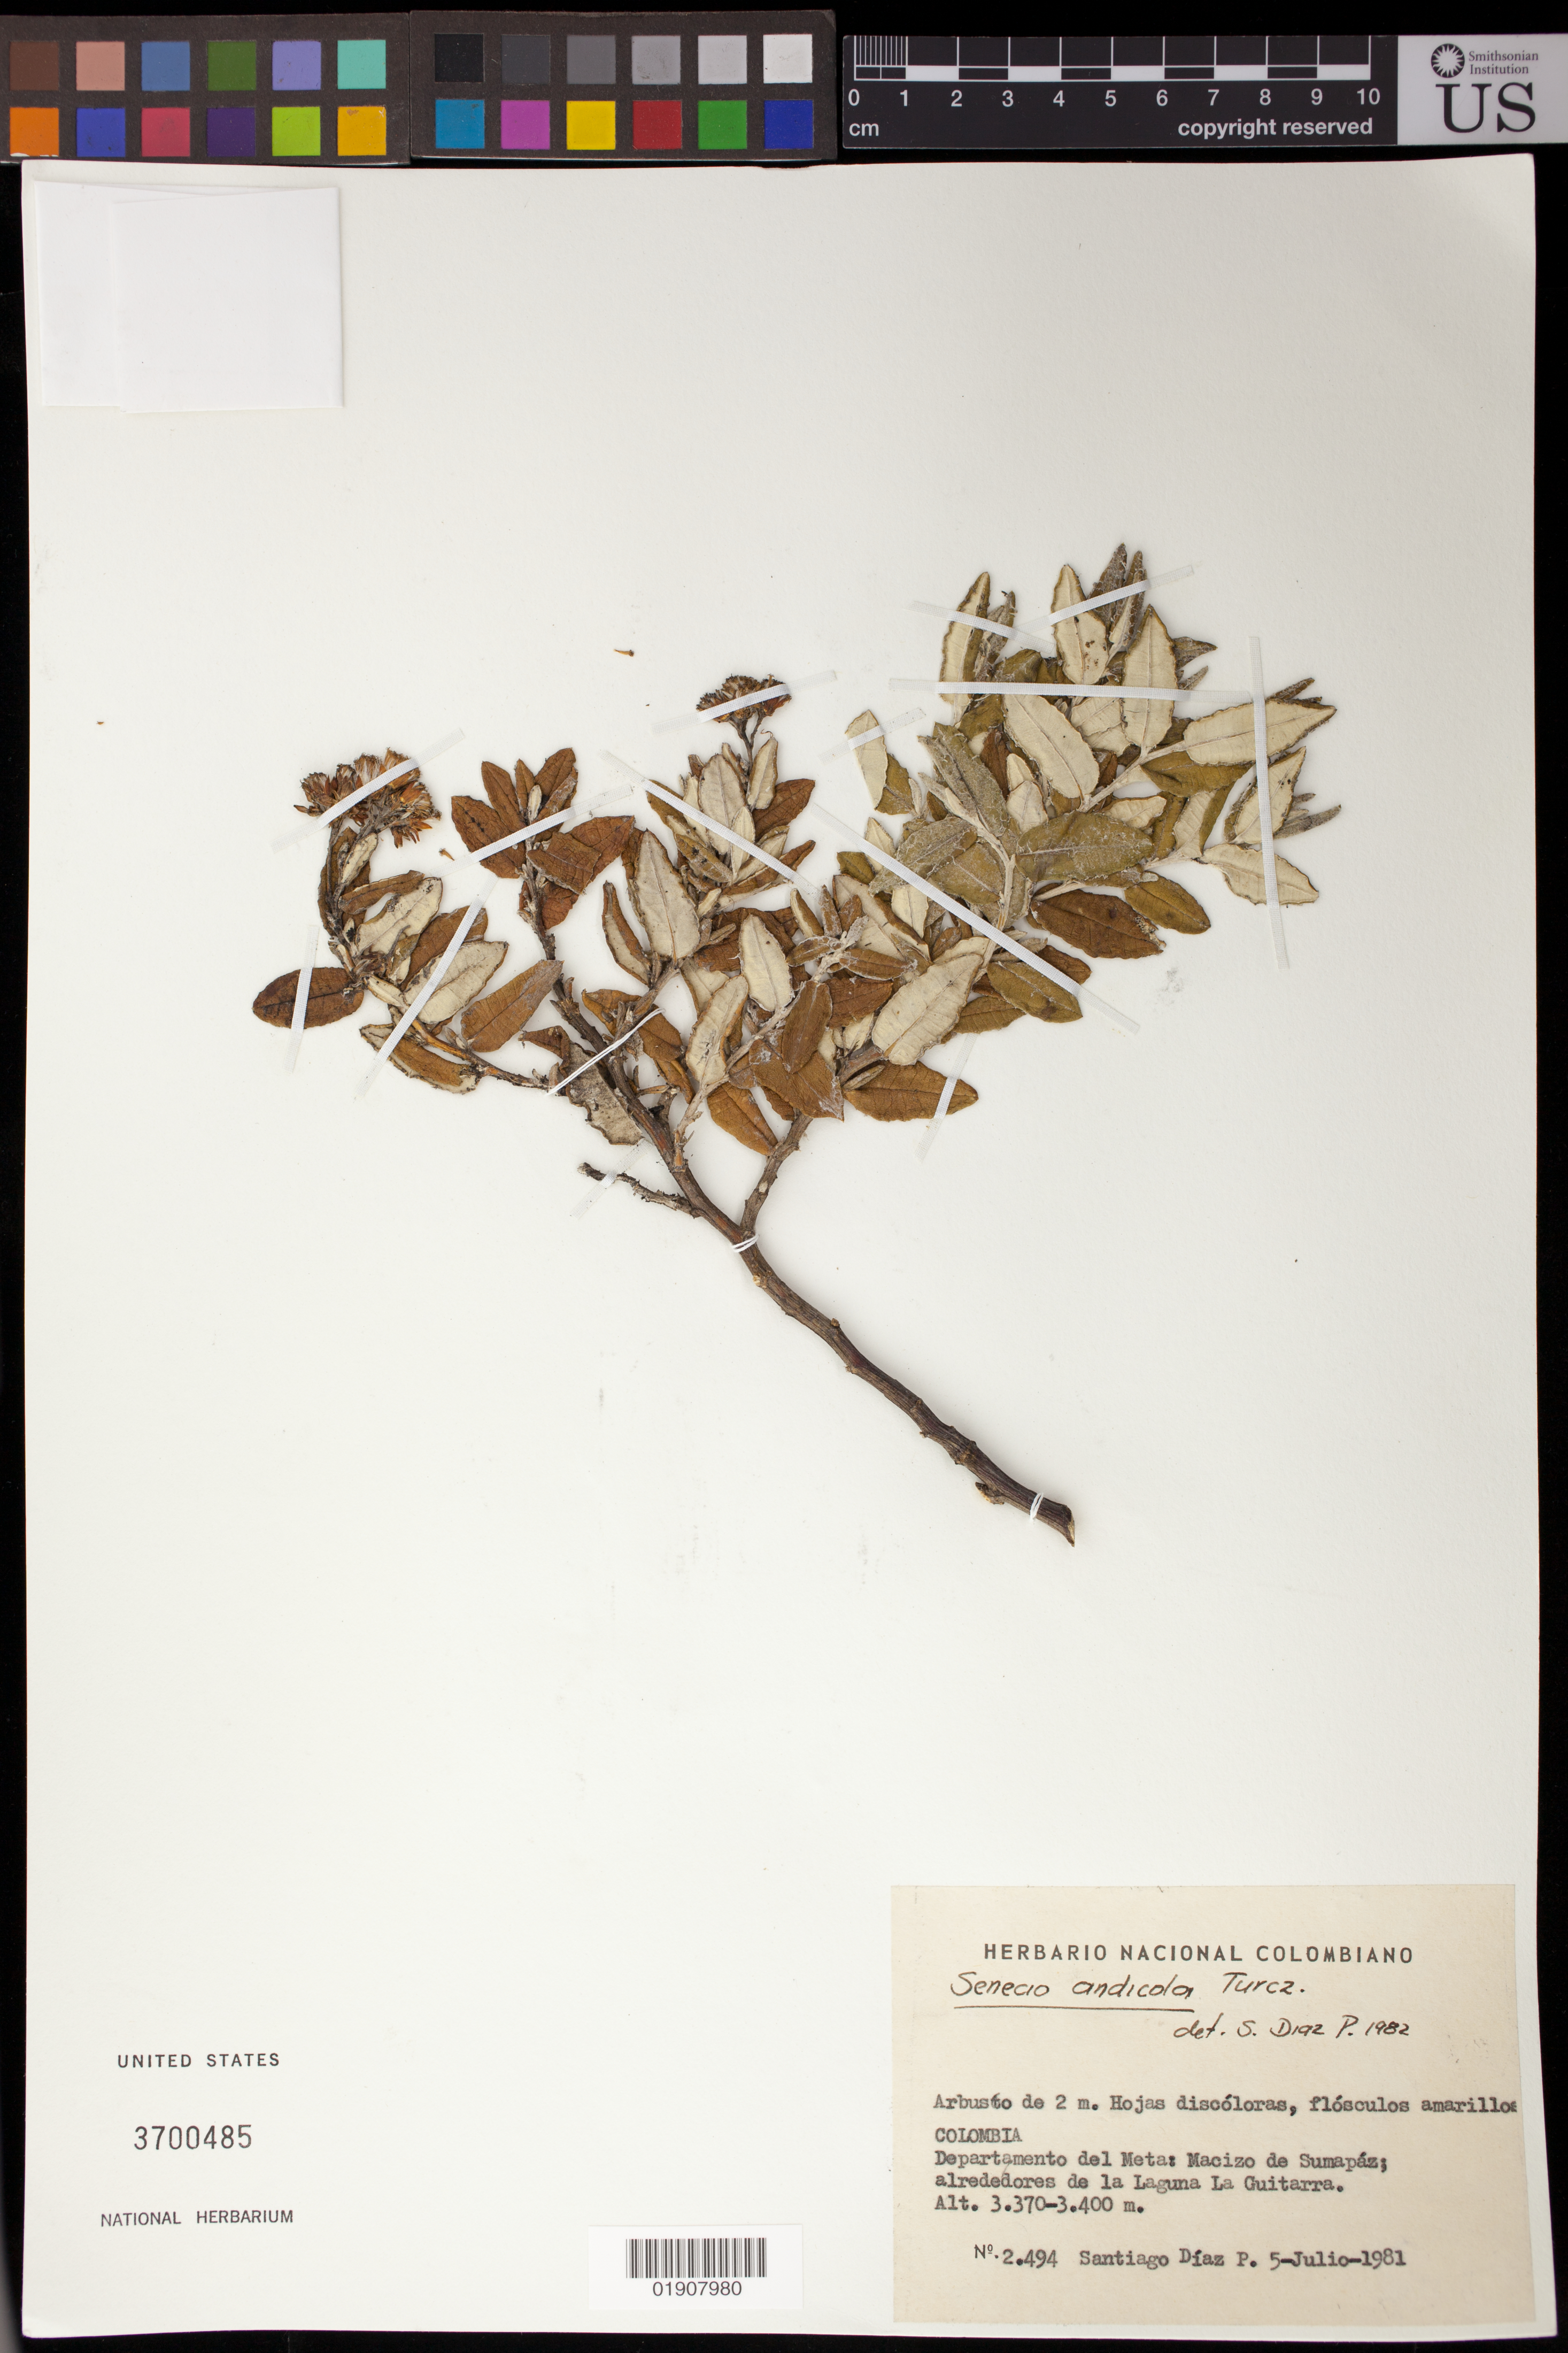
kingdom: Plantae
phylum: Tracheophyta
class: Magnoliopsida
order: Asterales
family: Asteraceae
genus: Pentacalia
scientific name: Pentacalia andicola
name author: (Turcz.) Cuatrec.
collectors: S. Díaz Píedrahíta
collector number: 2494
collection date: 1981-07-05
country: Colombia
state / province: Metá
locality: Macizo de Sumapaz; alrededores de la Laguna La Guitarra.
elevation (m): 3370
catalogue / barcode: US 3700485